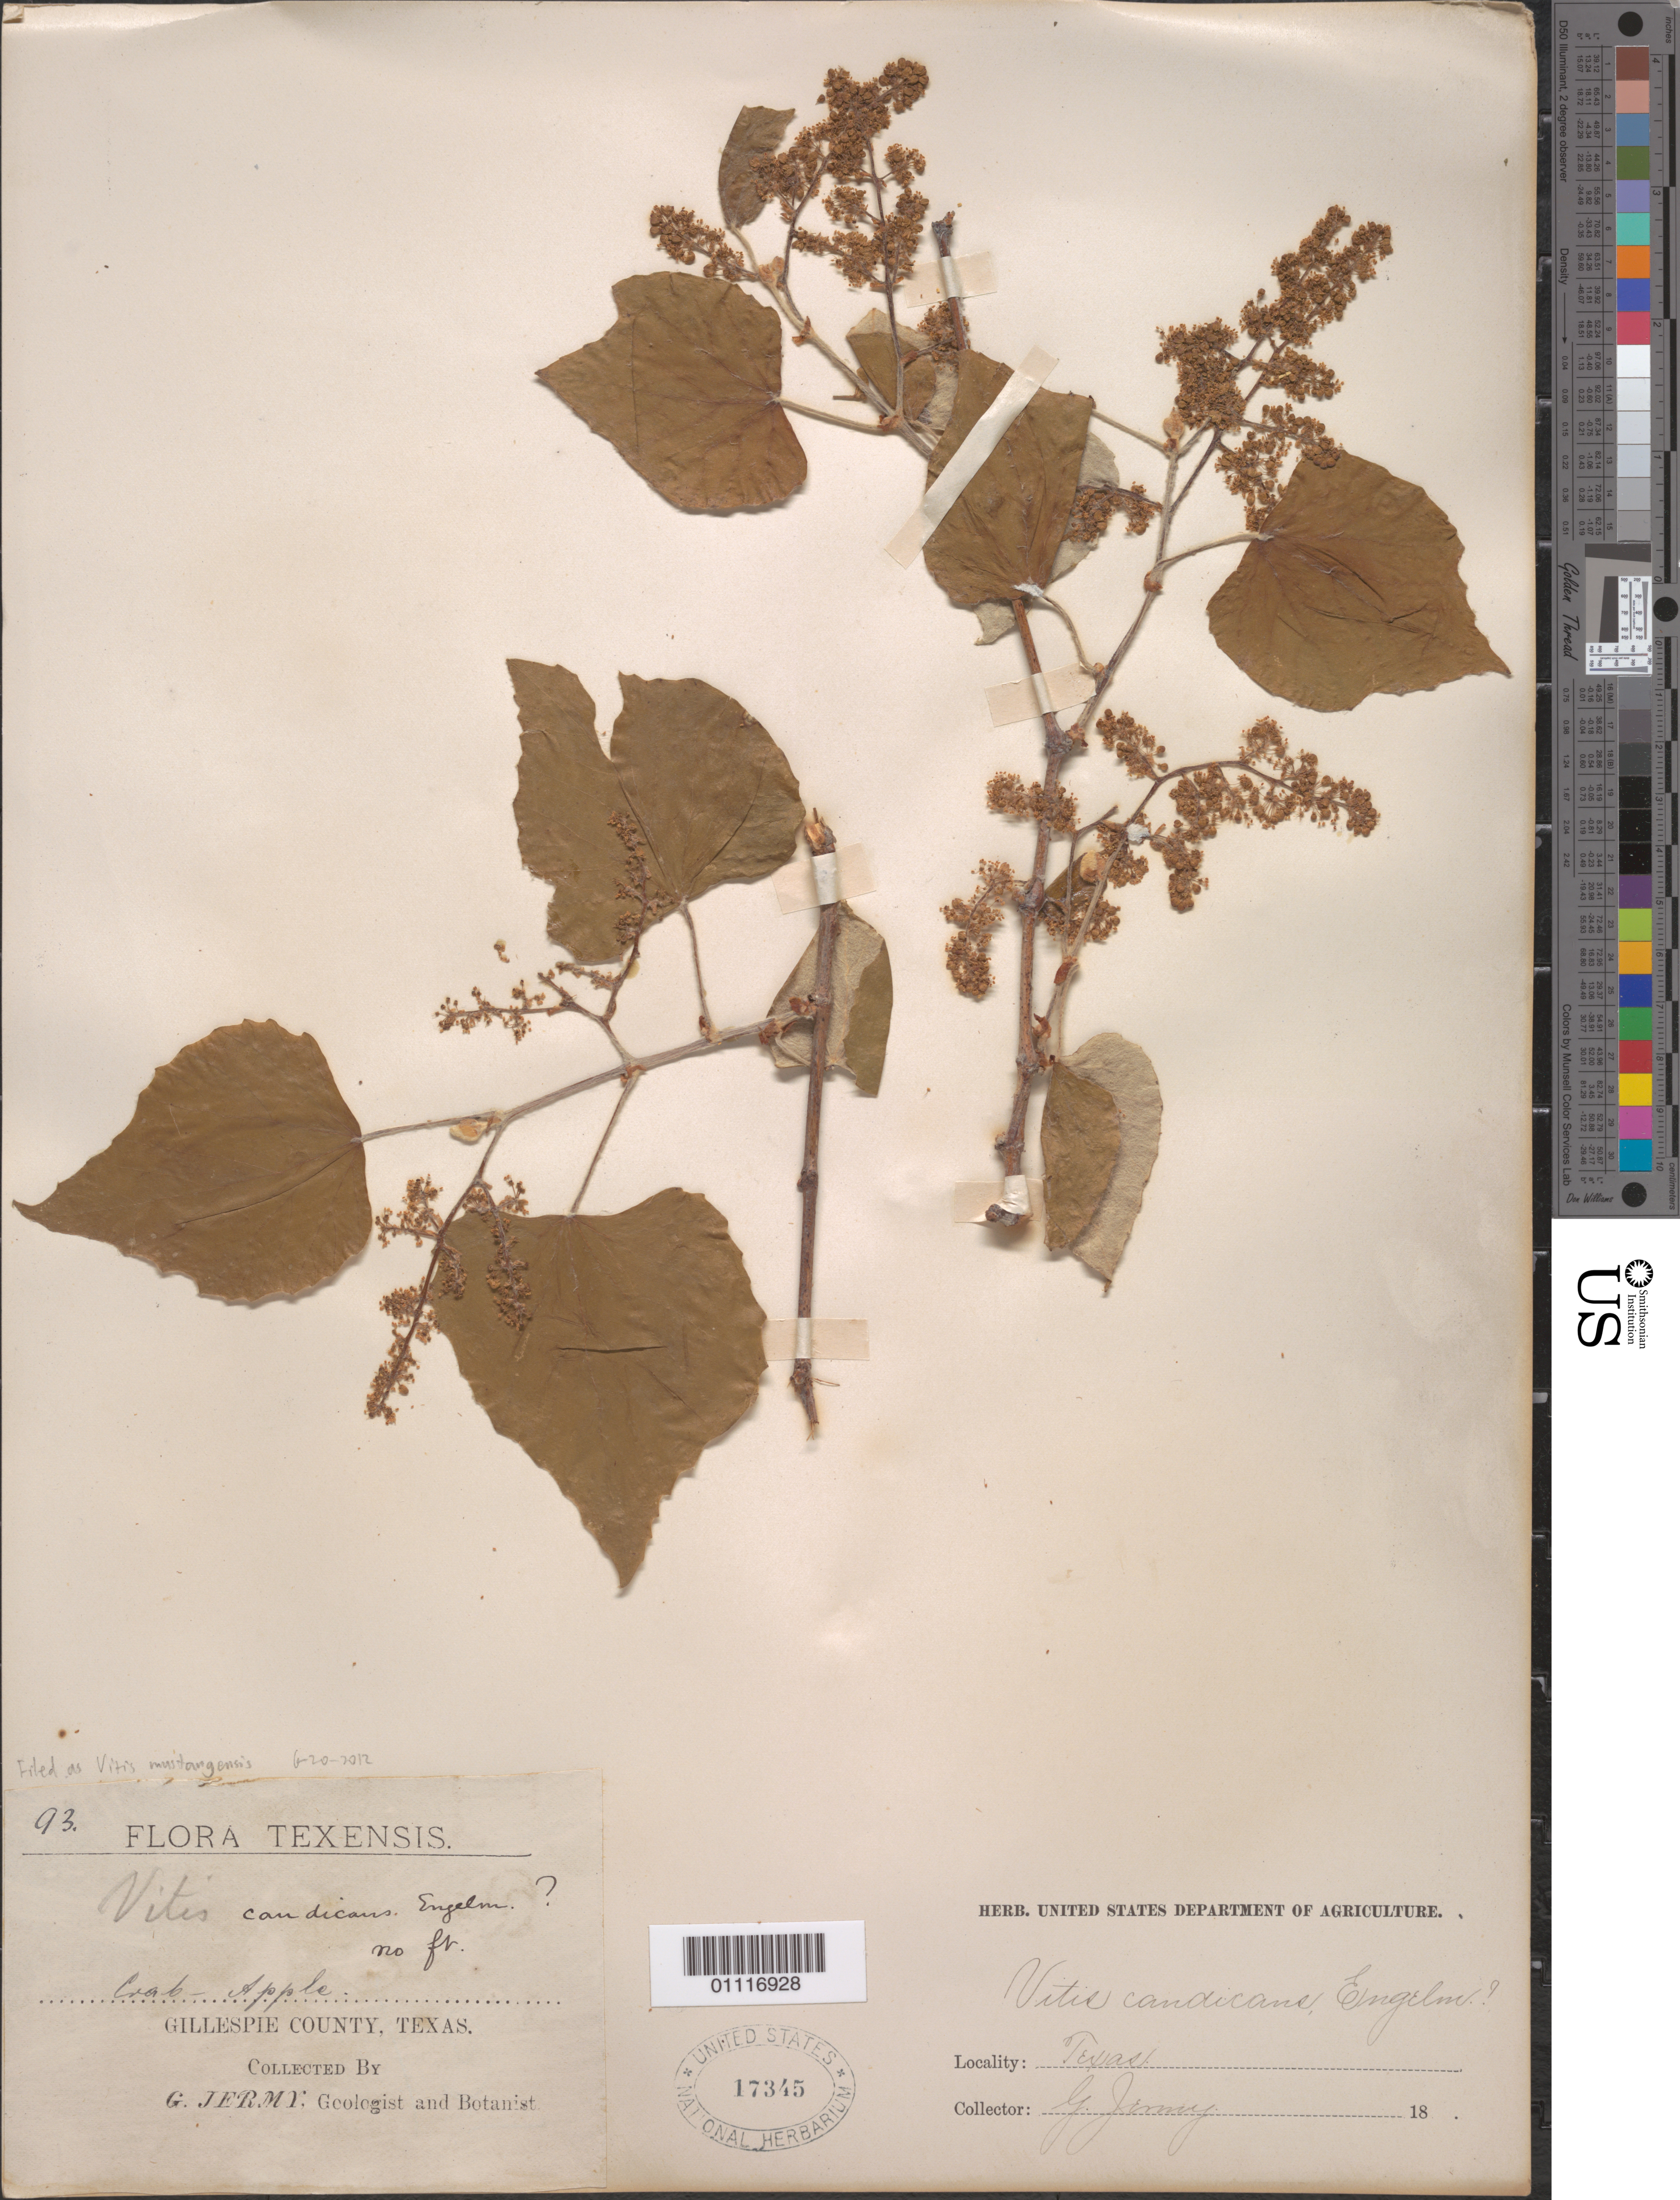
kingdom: Plantae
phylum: Tracheophyta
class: Magnoliopsida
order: Vitales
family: Vitaceae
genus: Vitis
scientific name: Vitis mustangensis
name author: Buckley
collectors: G. Jermy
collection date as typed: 18--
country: United States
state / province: Texas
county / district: Gillespie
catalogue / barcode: US 17345